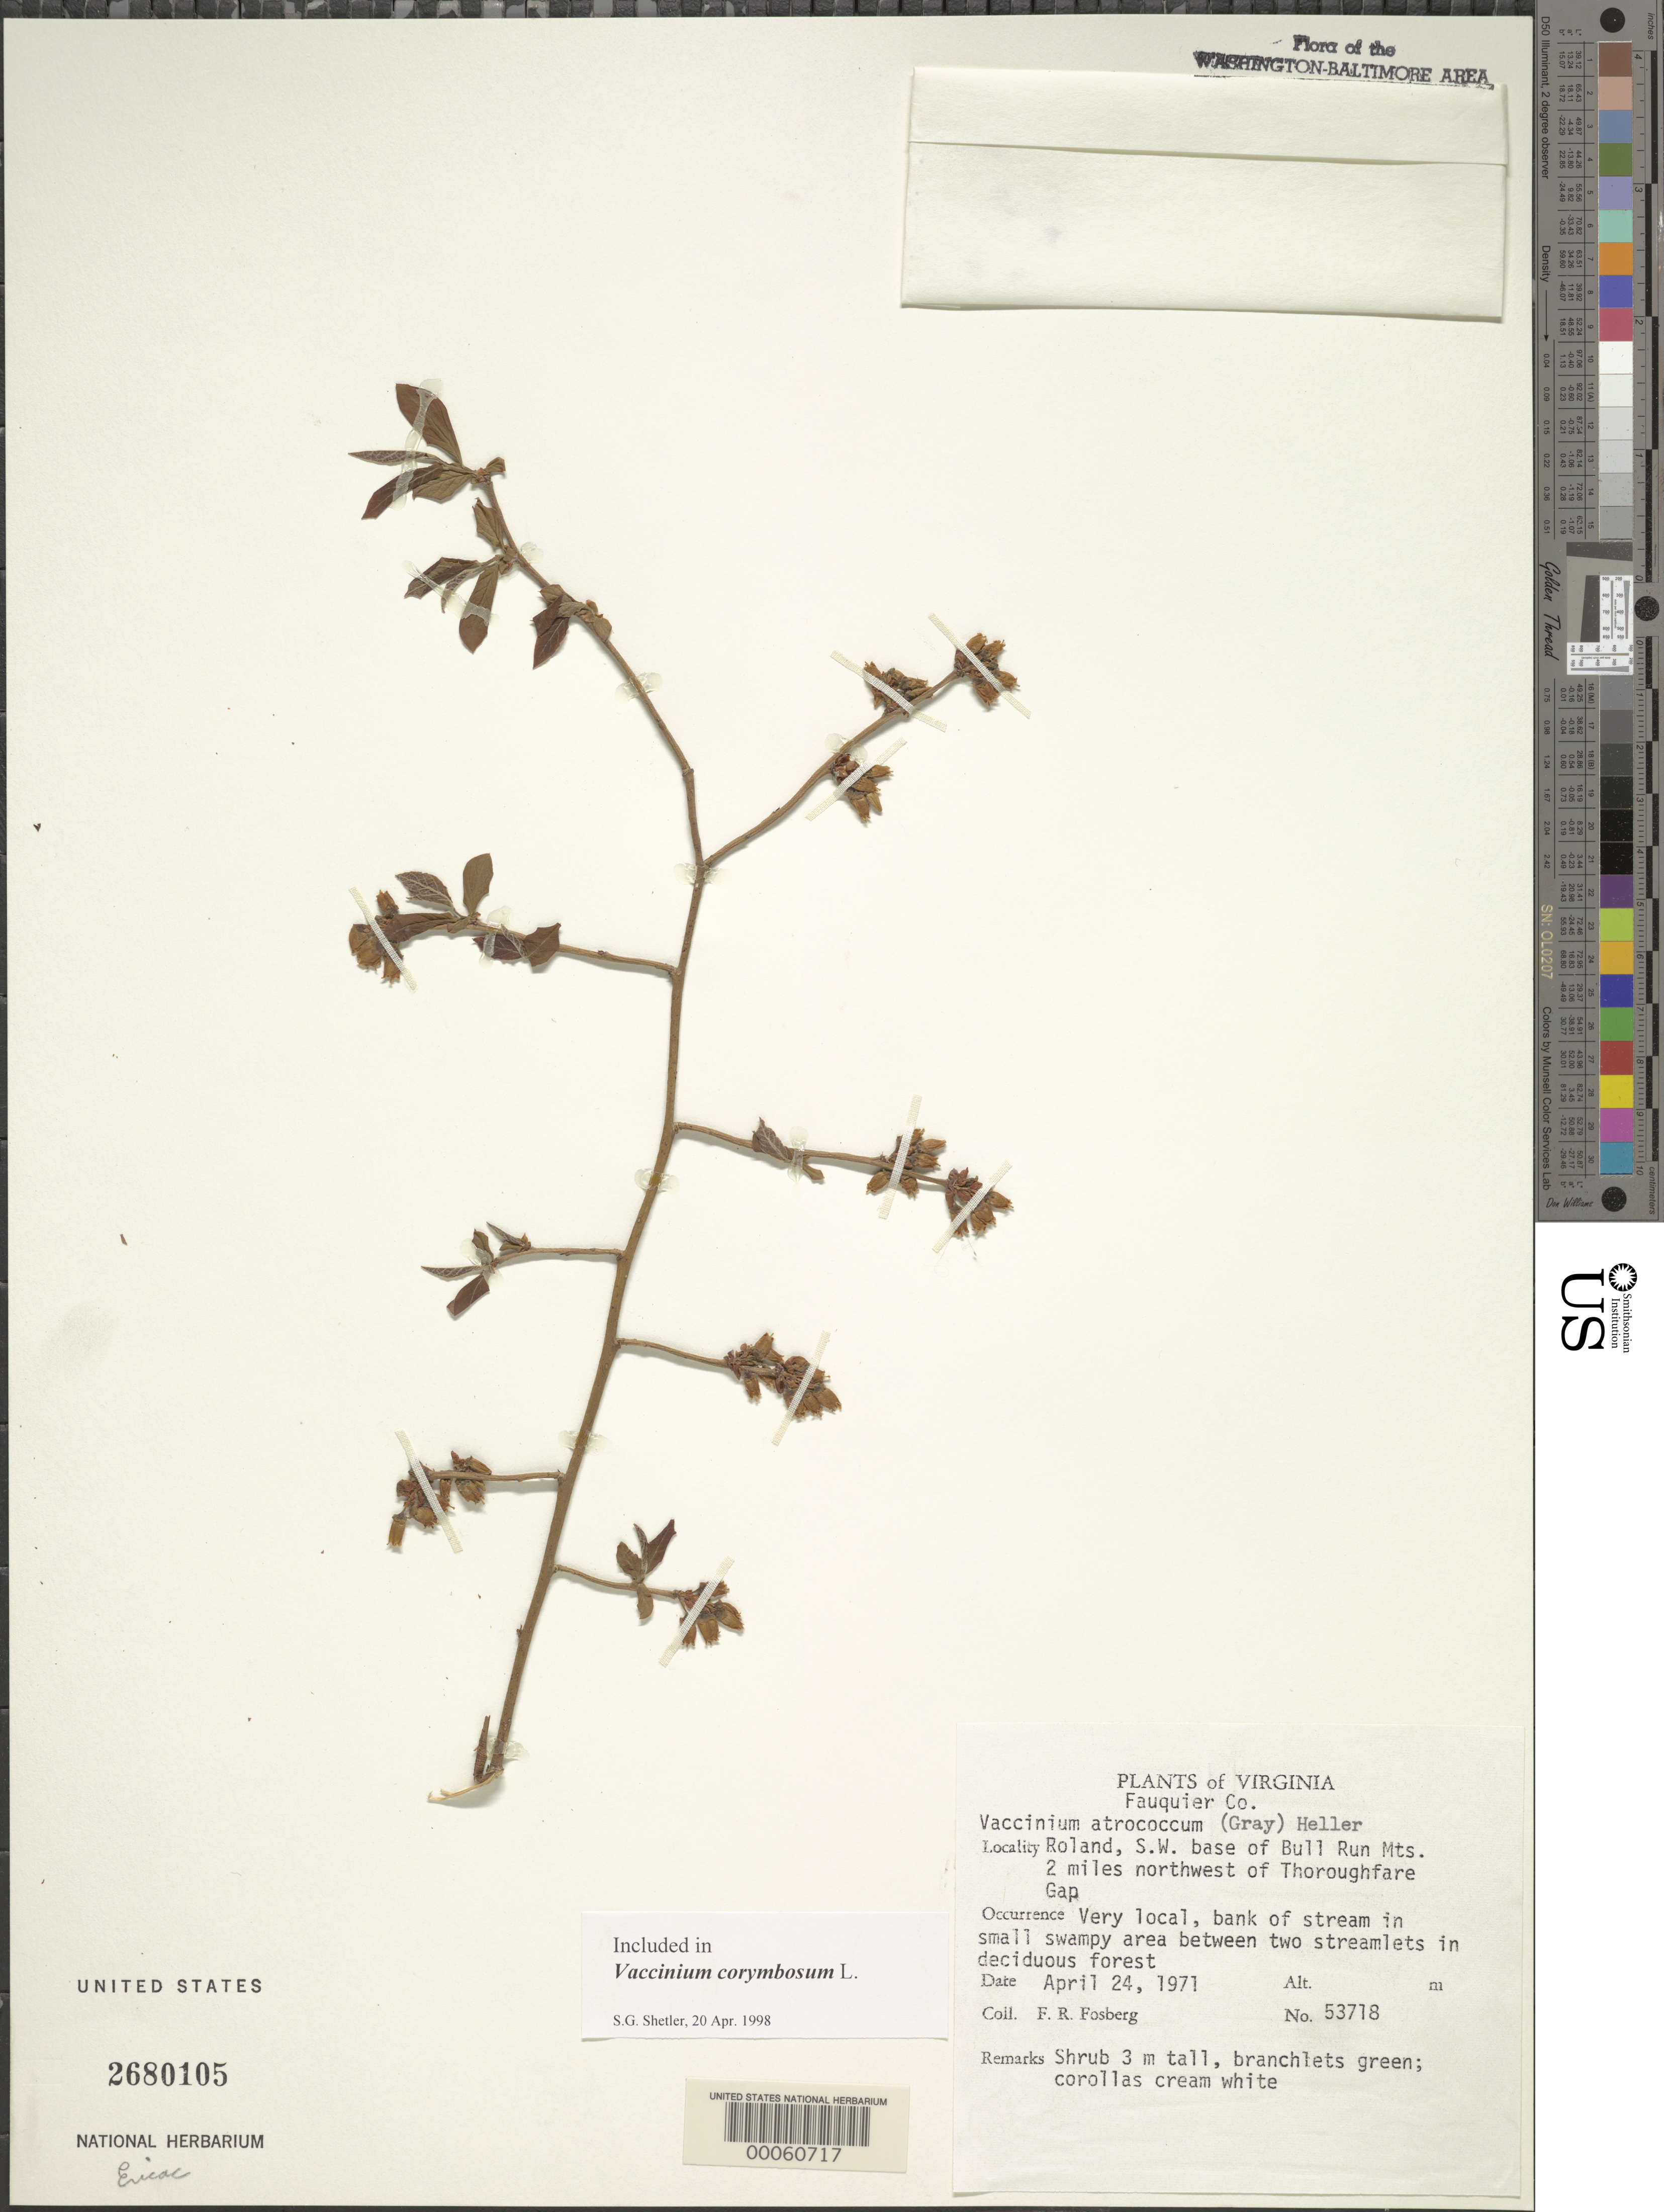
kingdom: Plantae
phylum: Tracheophyta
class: Magnoliopsida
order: Ericales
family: Ericaceae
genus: Vaccinium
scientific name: Vaccinium corymbosum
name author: L.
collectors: F. R. Fosberg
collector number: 53718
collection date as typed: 24 Apr 1971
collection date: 1971-04-24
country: United States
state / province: Virginia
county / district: Fauquier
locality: Roland, SW base of Bull Run Mts, NW of Thoroughfare Gap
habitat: Swampy area of deciduous forest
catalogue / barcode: US 2680105